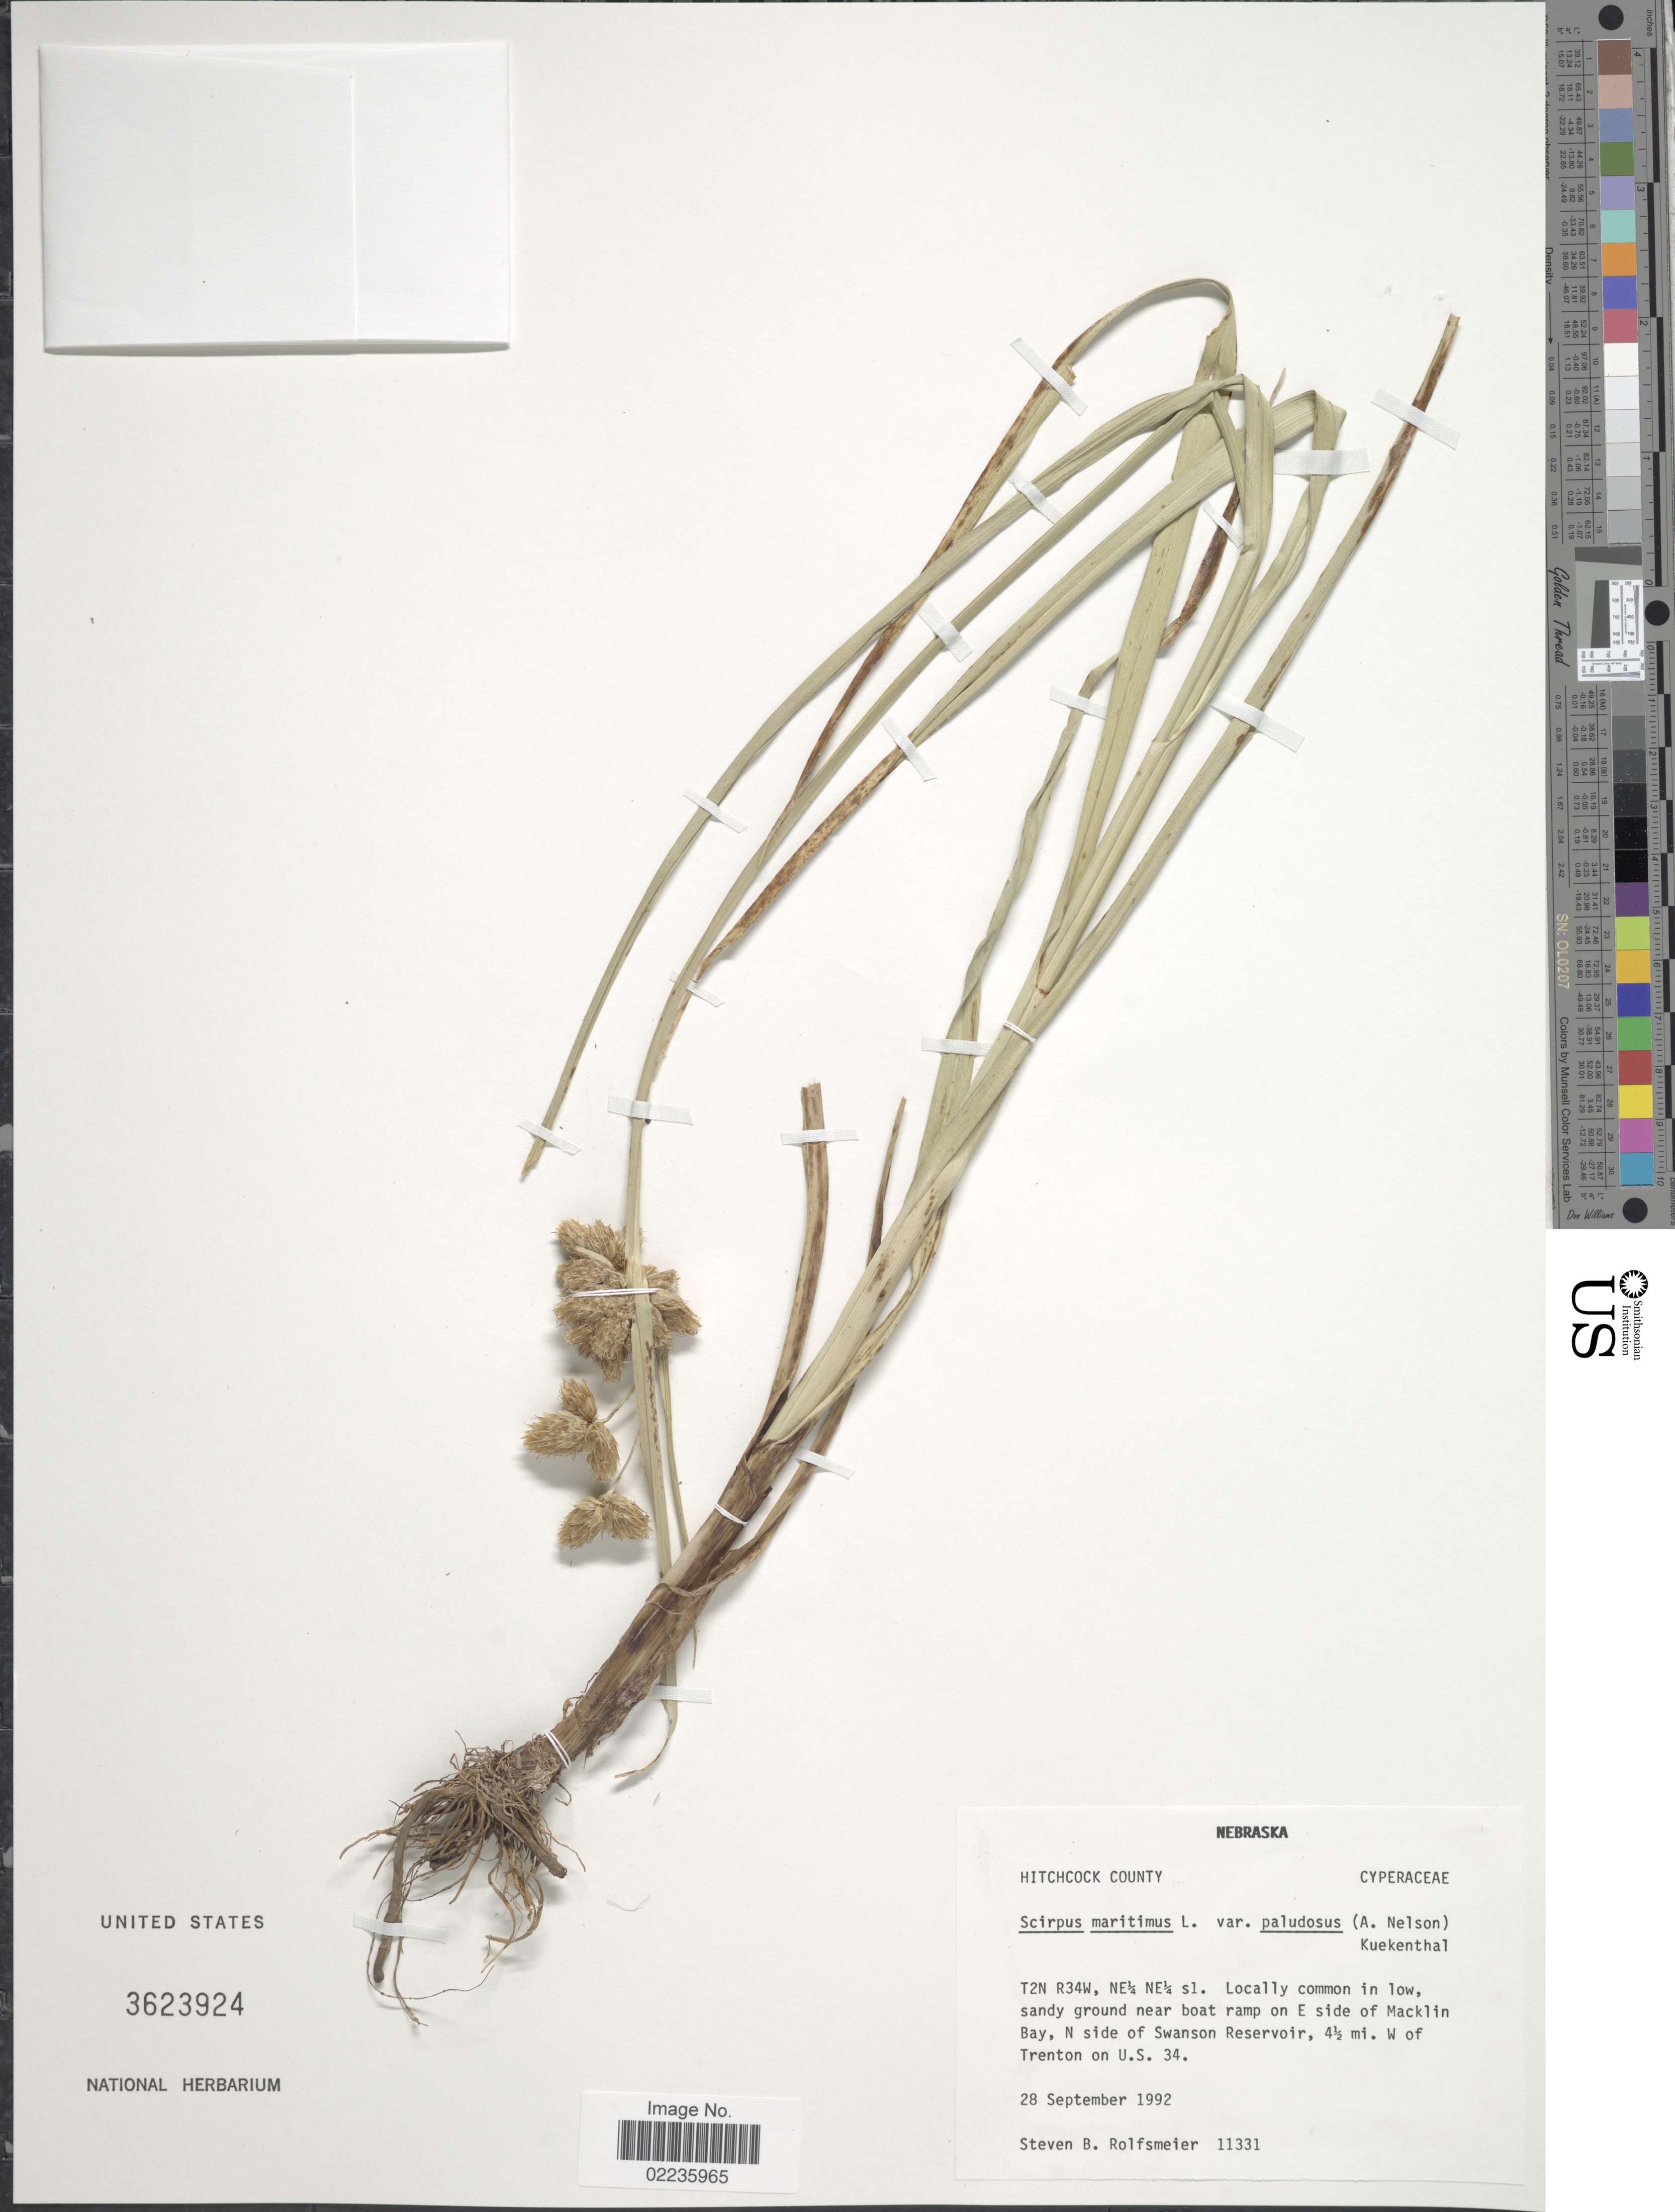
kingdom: Plantae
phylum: Tracheophyta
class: Liliopsida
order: Poales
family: Cyperaceae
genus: Bolboschoenus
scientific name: Bolboschoenus maritimus subsp. paludosus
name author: (A. Nelson) T. Koyama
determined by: Strong, M. T., (US), Smithsonian Institution - National Museum of Natural History (UNITED STATES)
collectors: S. Rolfsmeier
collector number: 11331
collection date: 1992-09-28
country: United States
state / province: Nebraska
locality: Sandy ground near boat ramp on E side of Macklin Bay, N side of Swanson Reservoir, 4 1/2 mi. W of Trenton on U.S. 34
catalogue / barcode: US 3623924